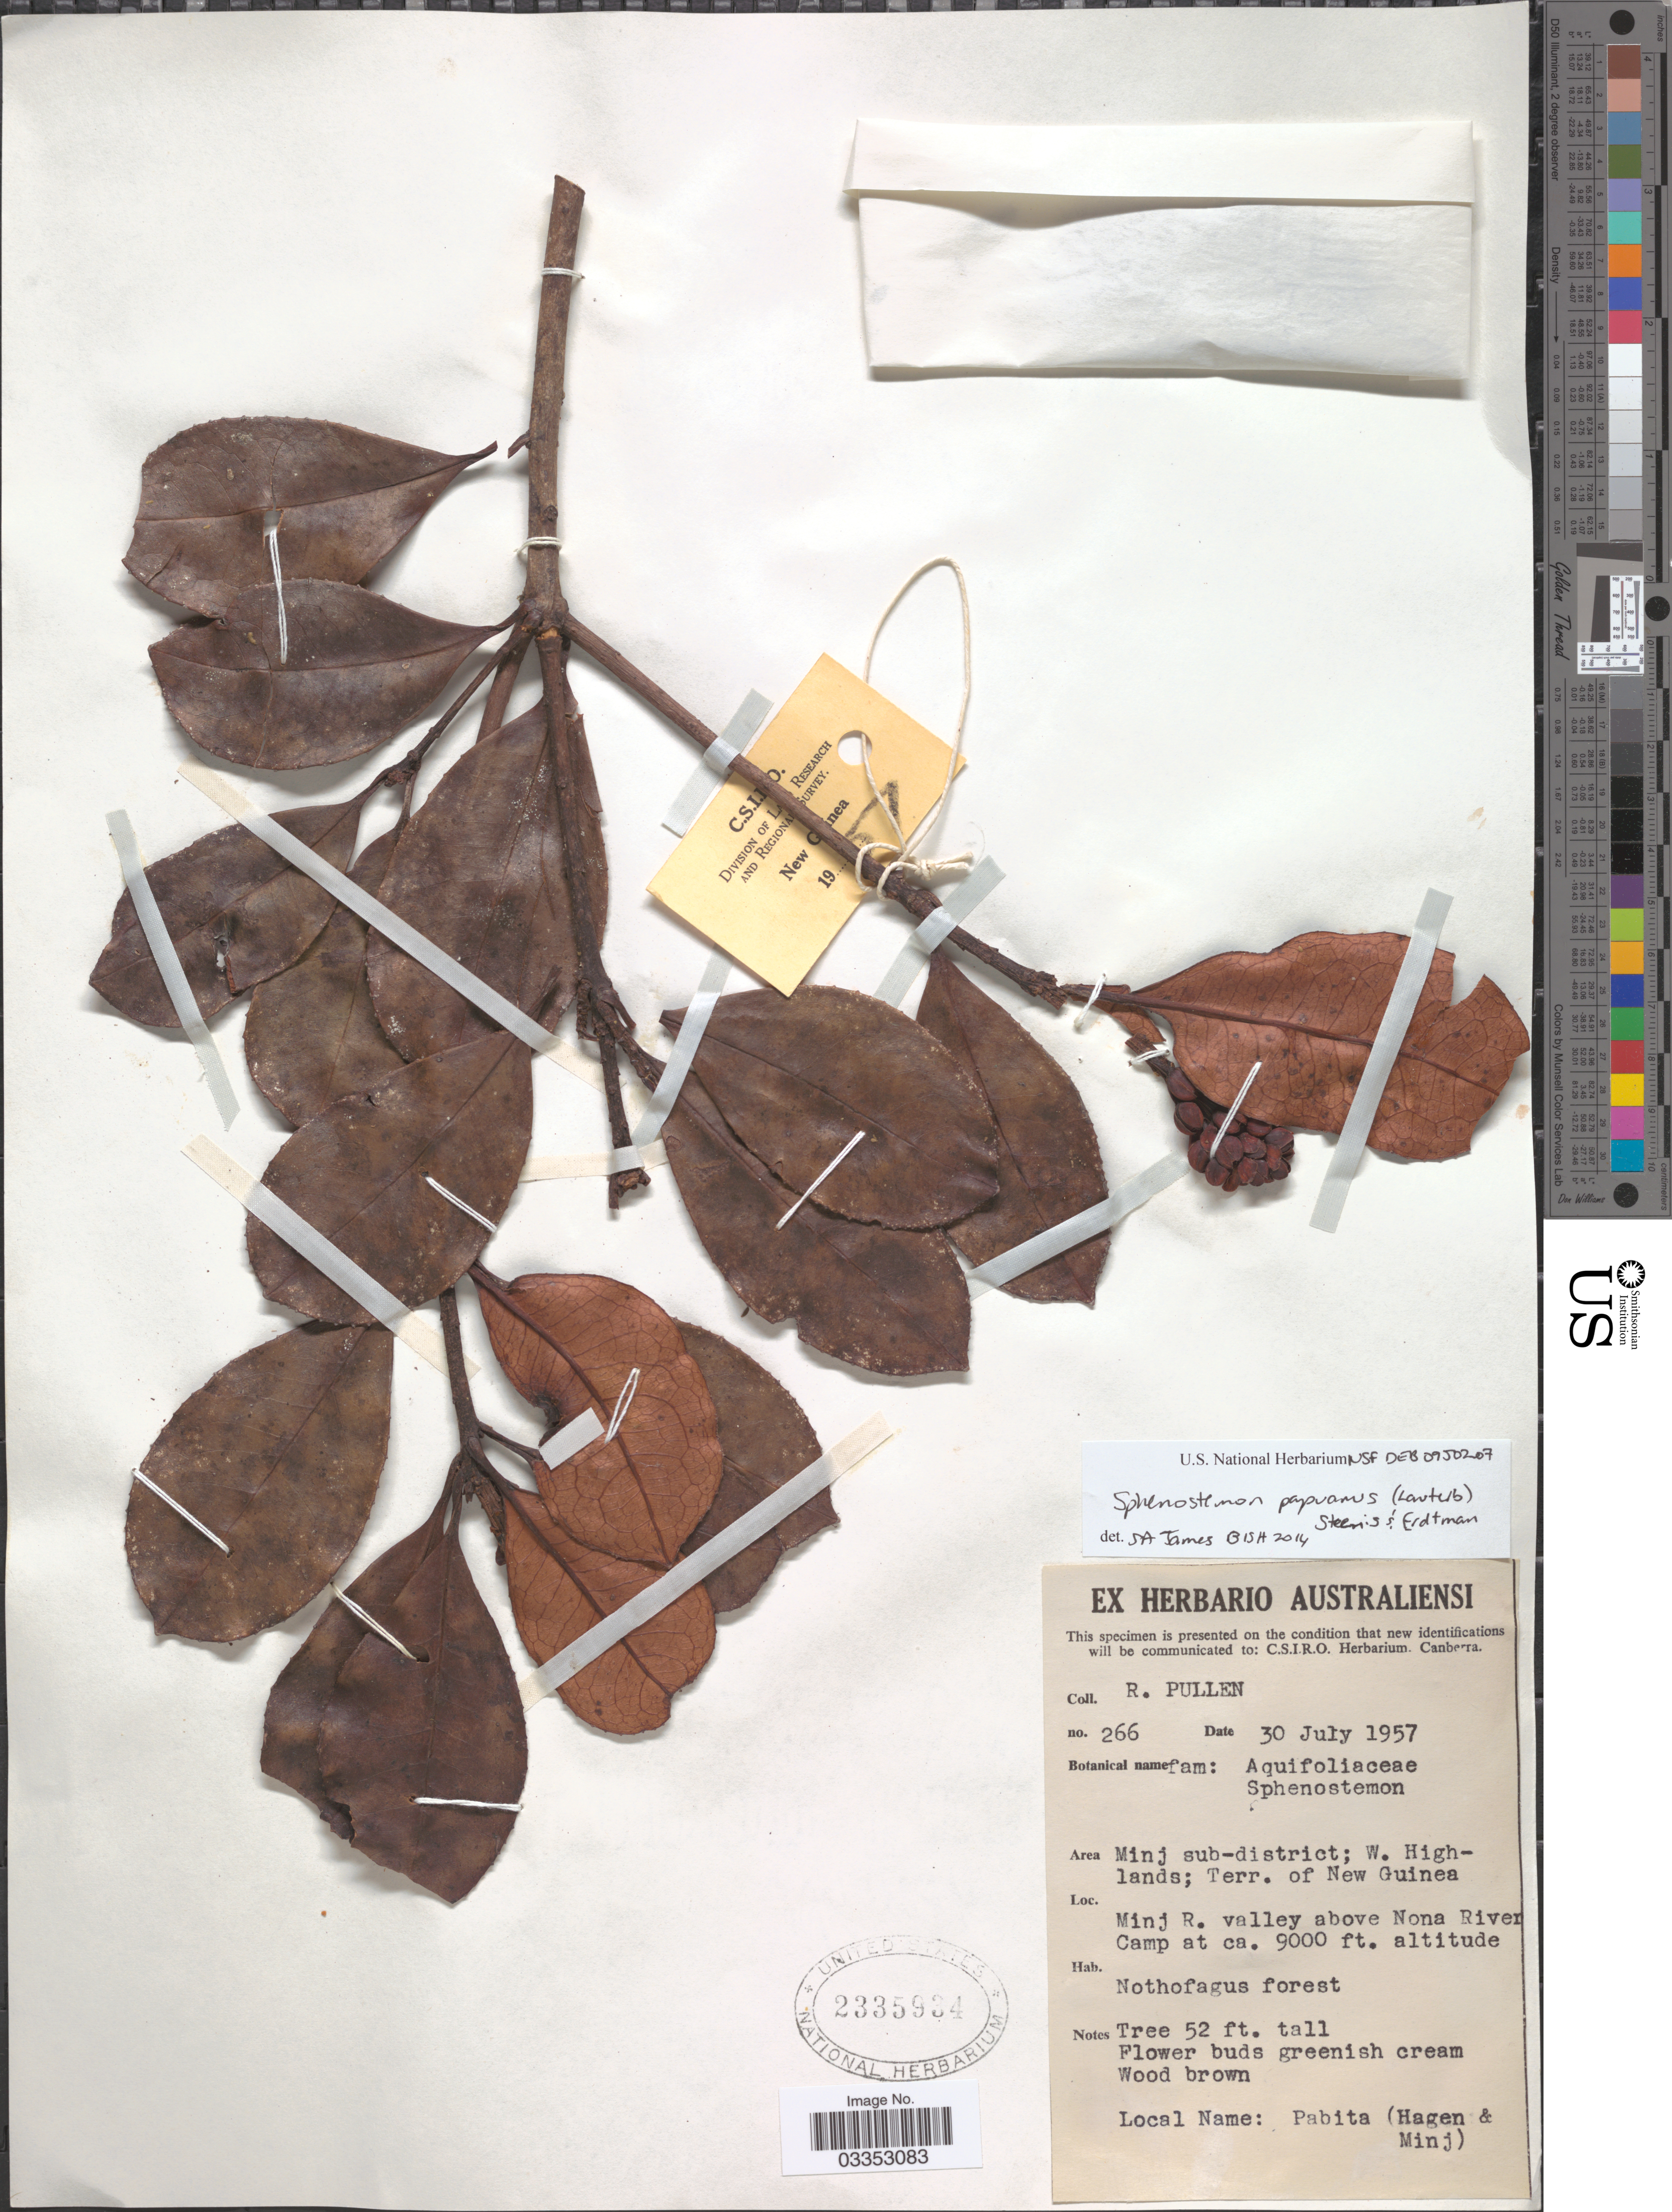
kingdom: Plantae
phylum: Tracheophyta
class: Magnoliopsida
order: Paracryphiales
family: Paracryphiaceae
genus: Sphenostemon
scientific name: Sphenostemon papuanus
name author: (Lauterb.) Steenis & Erdtm.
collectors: R. Pullen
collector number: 266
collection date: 1957-07-30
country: Papua New Guinea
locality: Area Minj sub-district; W. Highlands; Terr. of New Guinea. Minj R. valley above Nona River Camp.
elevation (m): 2743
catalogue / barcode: US 2335934